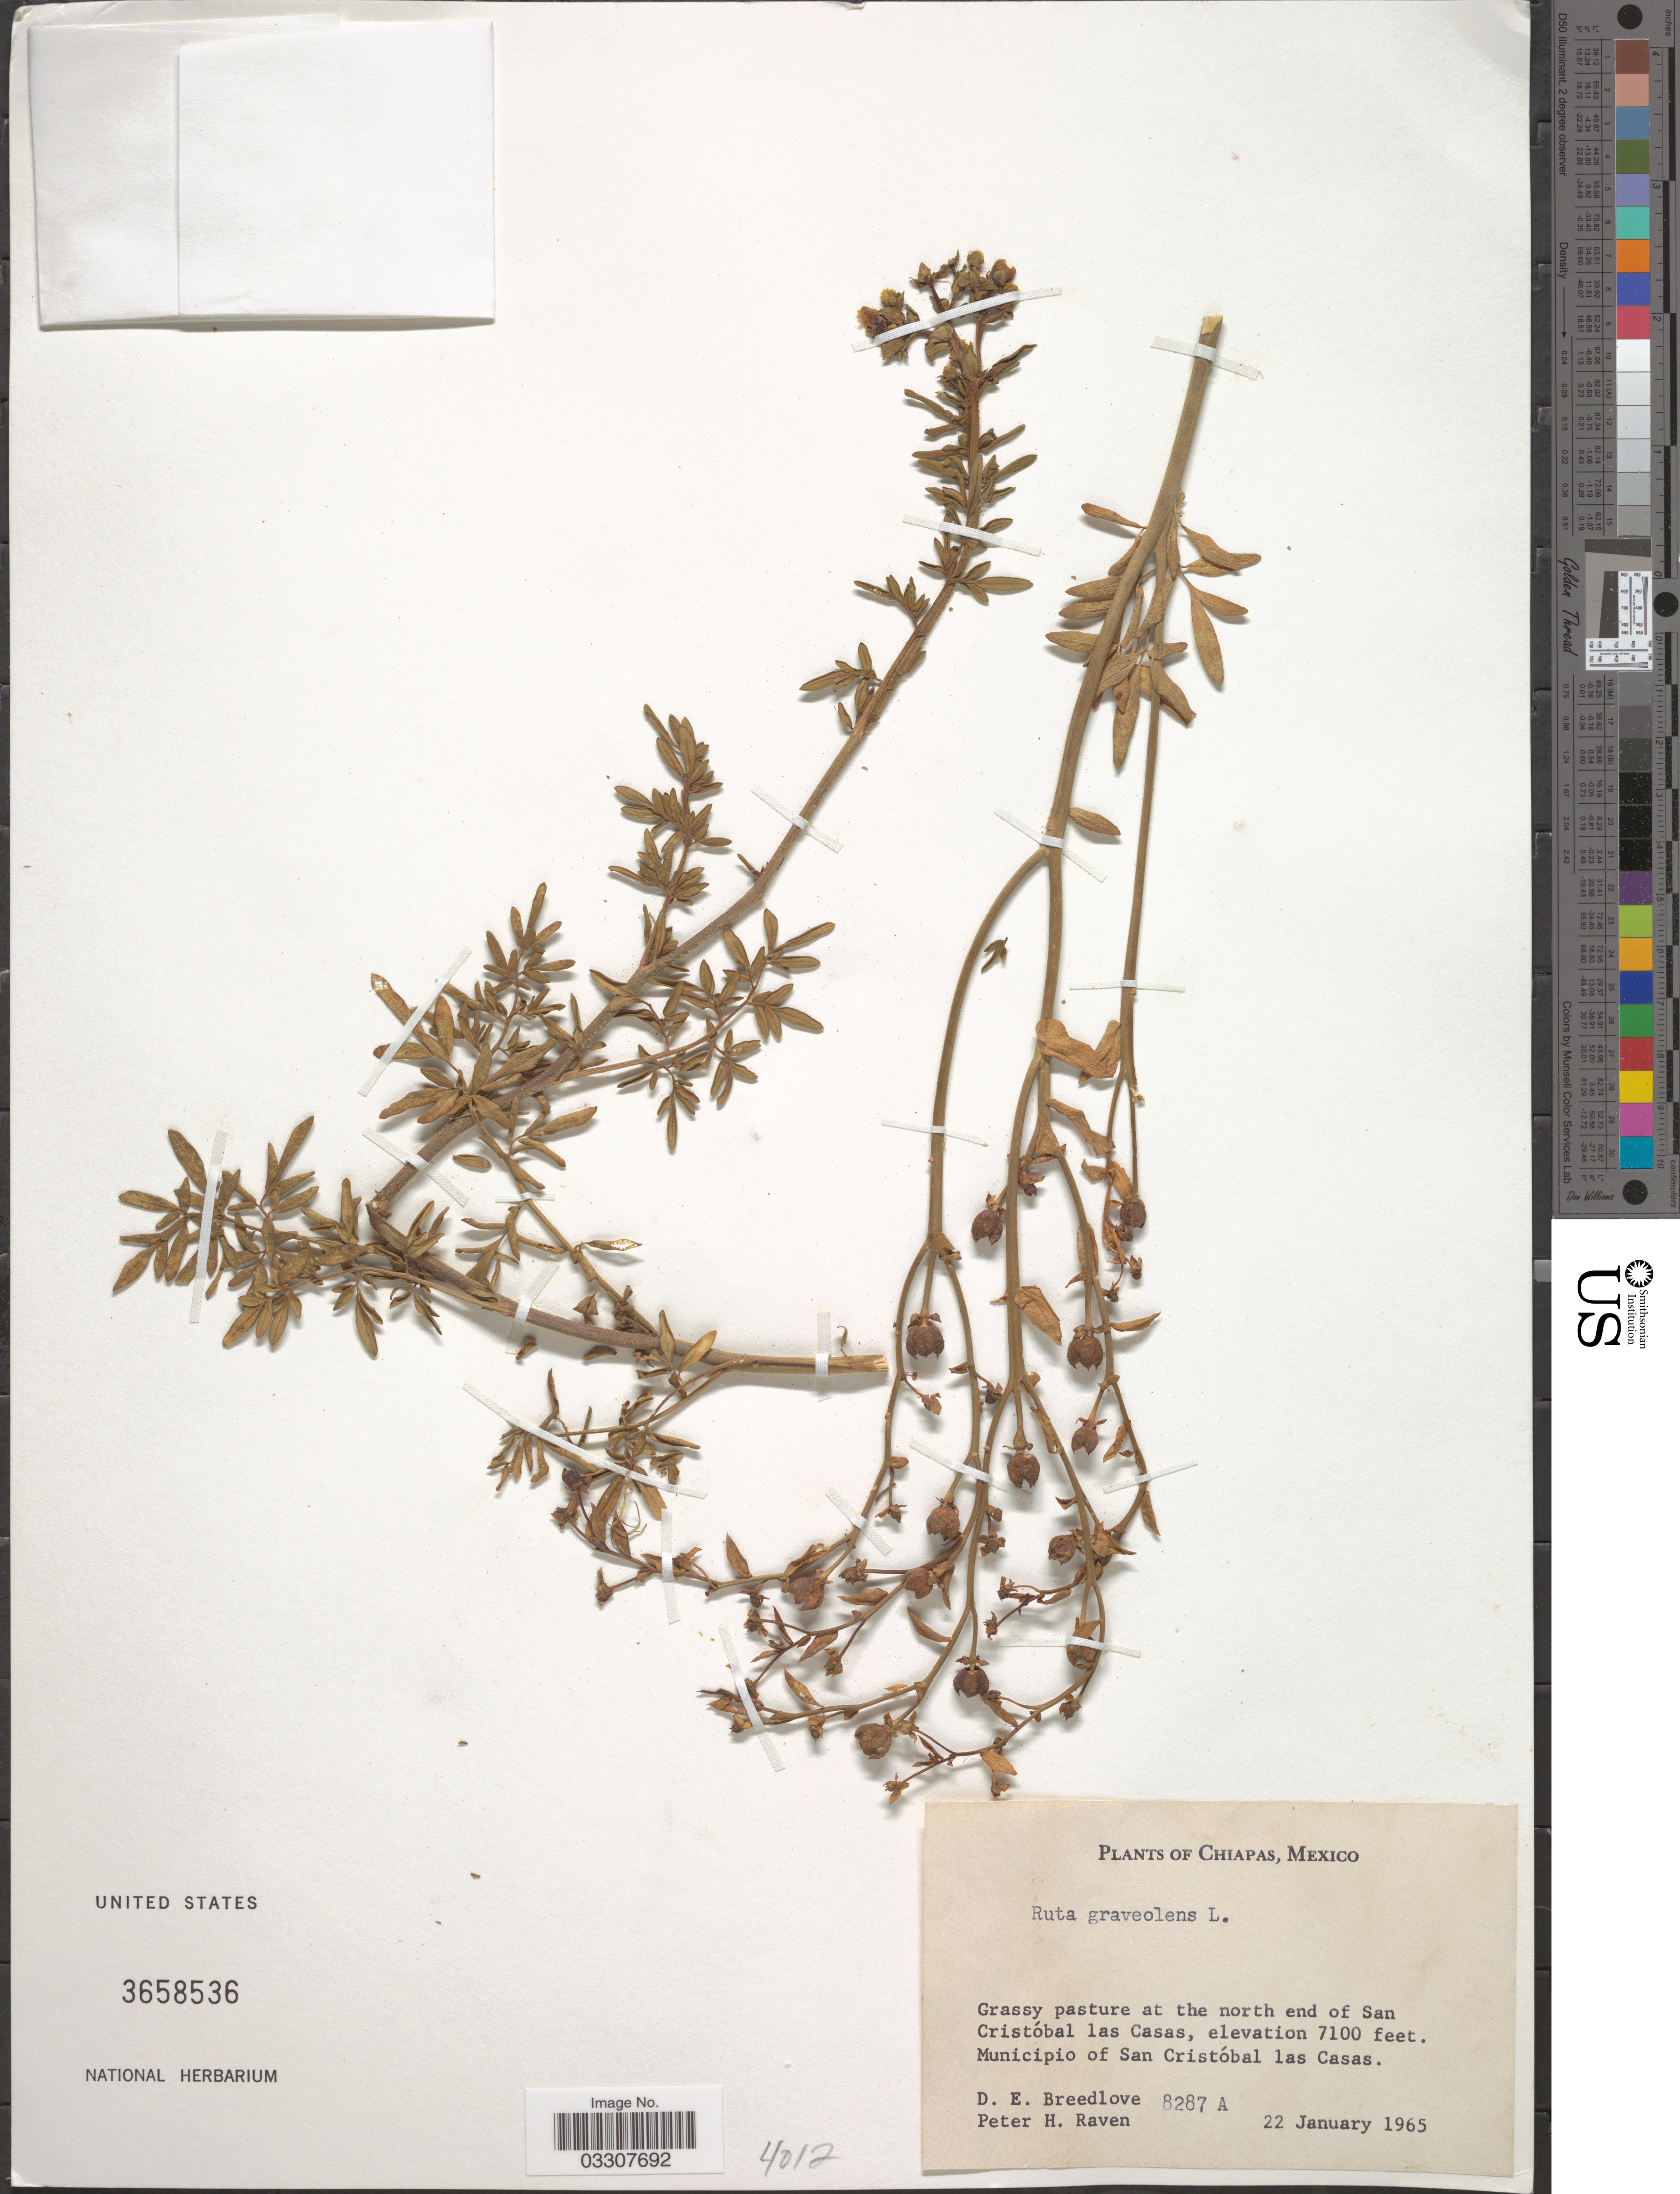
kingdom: Plantae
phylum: Tracheophyta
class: Magnoliopsida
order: Sapindales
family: Rutaceae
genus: Ruta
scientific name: Ruta chalepensis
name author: L.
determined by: Strong, Mark T., (BOT), Smithsonian Institution - National Museum of Natural History (UNITED STATES)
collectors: D. E. Breedlove & P. Raven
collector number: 8287 A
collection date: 1965-01-22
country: Mexico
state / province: Chiapas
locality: Grassy pasture at the north end of San Cristóbal las Casas. Municipio of San Cristóbal las Casas.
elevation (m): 2164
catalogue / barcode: US 3658536